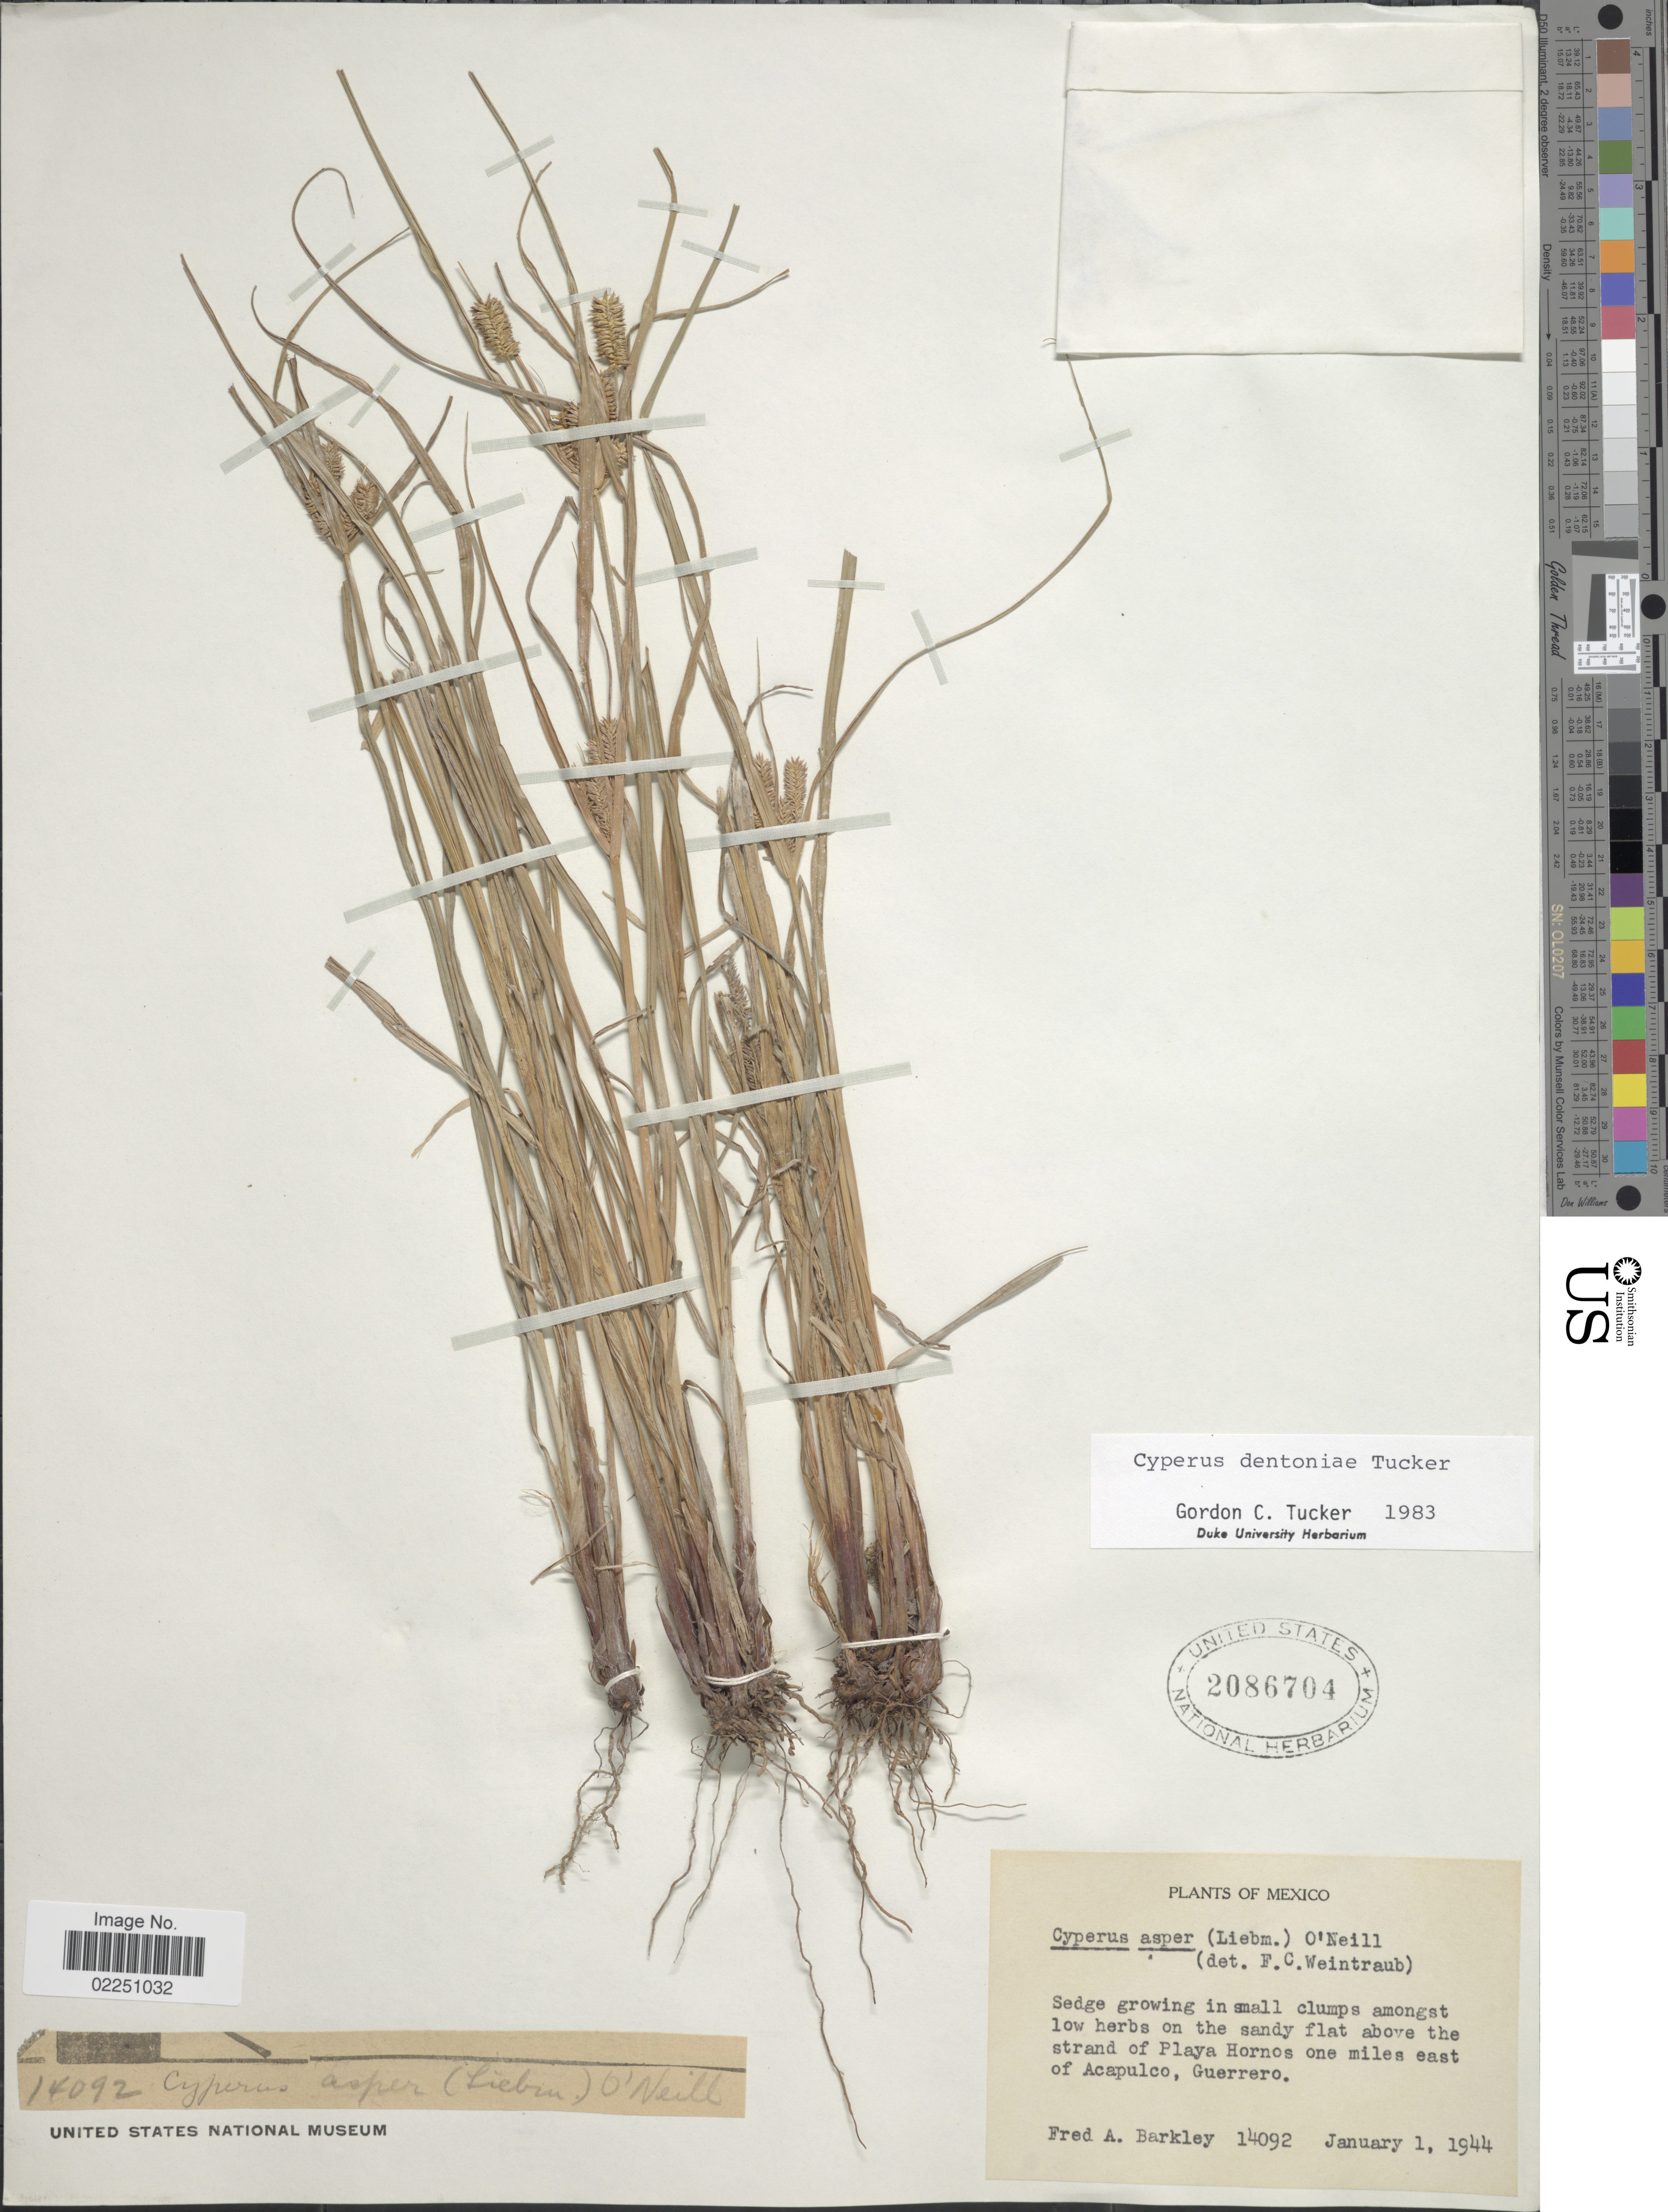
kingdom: Plantae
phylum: Tracheophyta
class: Liliopsida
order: Poales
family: Cyperaceae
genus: Cyperus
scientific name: Cyperus dentoniae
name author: G.C. Tucker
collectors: F. A. Barkley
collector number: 14092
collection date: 1944-01-01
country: Mexico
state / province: Guerrero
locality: Sandy flat above the strand of Playa Hornos one mile east of Acapulco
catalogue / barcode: US 2086704